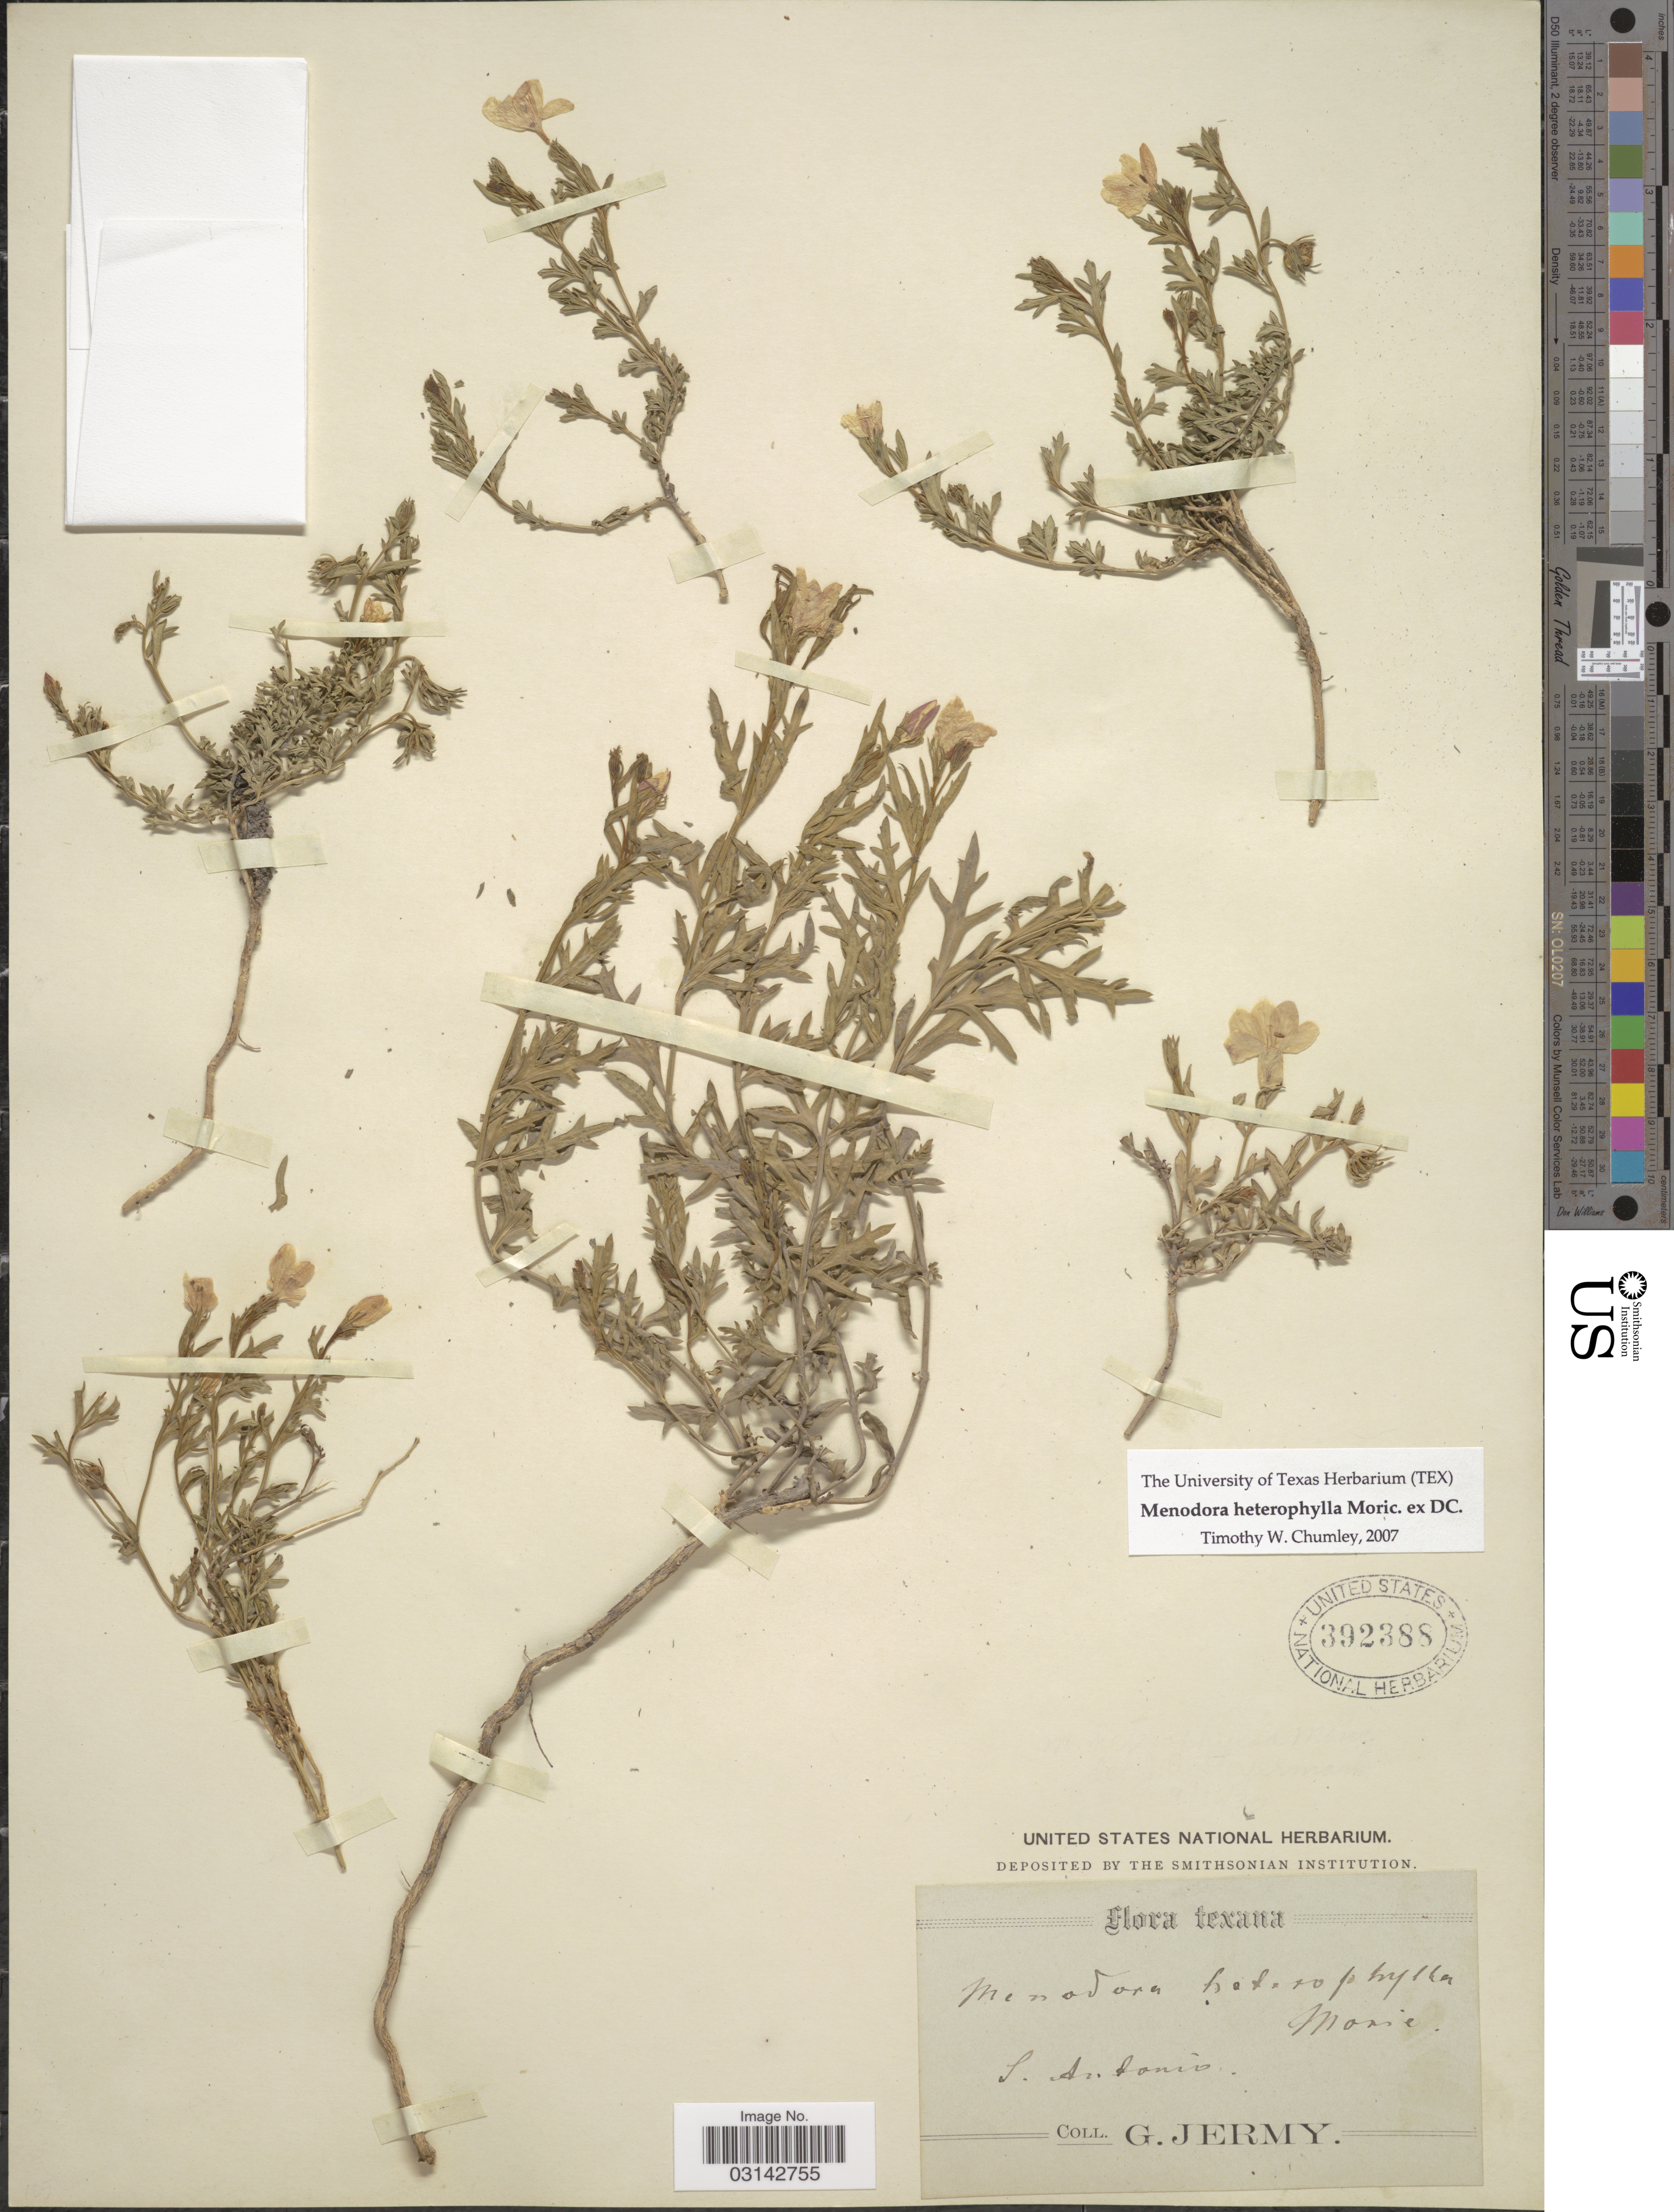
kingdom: Plantae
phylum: Tracheophyta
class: Magnoliopsida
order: Lamiales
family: Oleaceae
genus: Menodora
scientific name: Menodora heterophylla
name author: Moric. ex A. DC.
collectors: G. Jermy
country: United States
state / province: Texas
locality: S. Antonio.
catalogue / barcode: US 392388